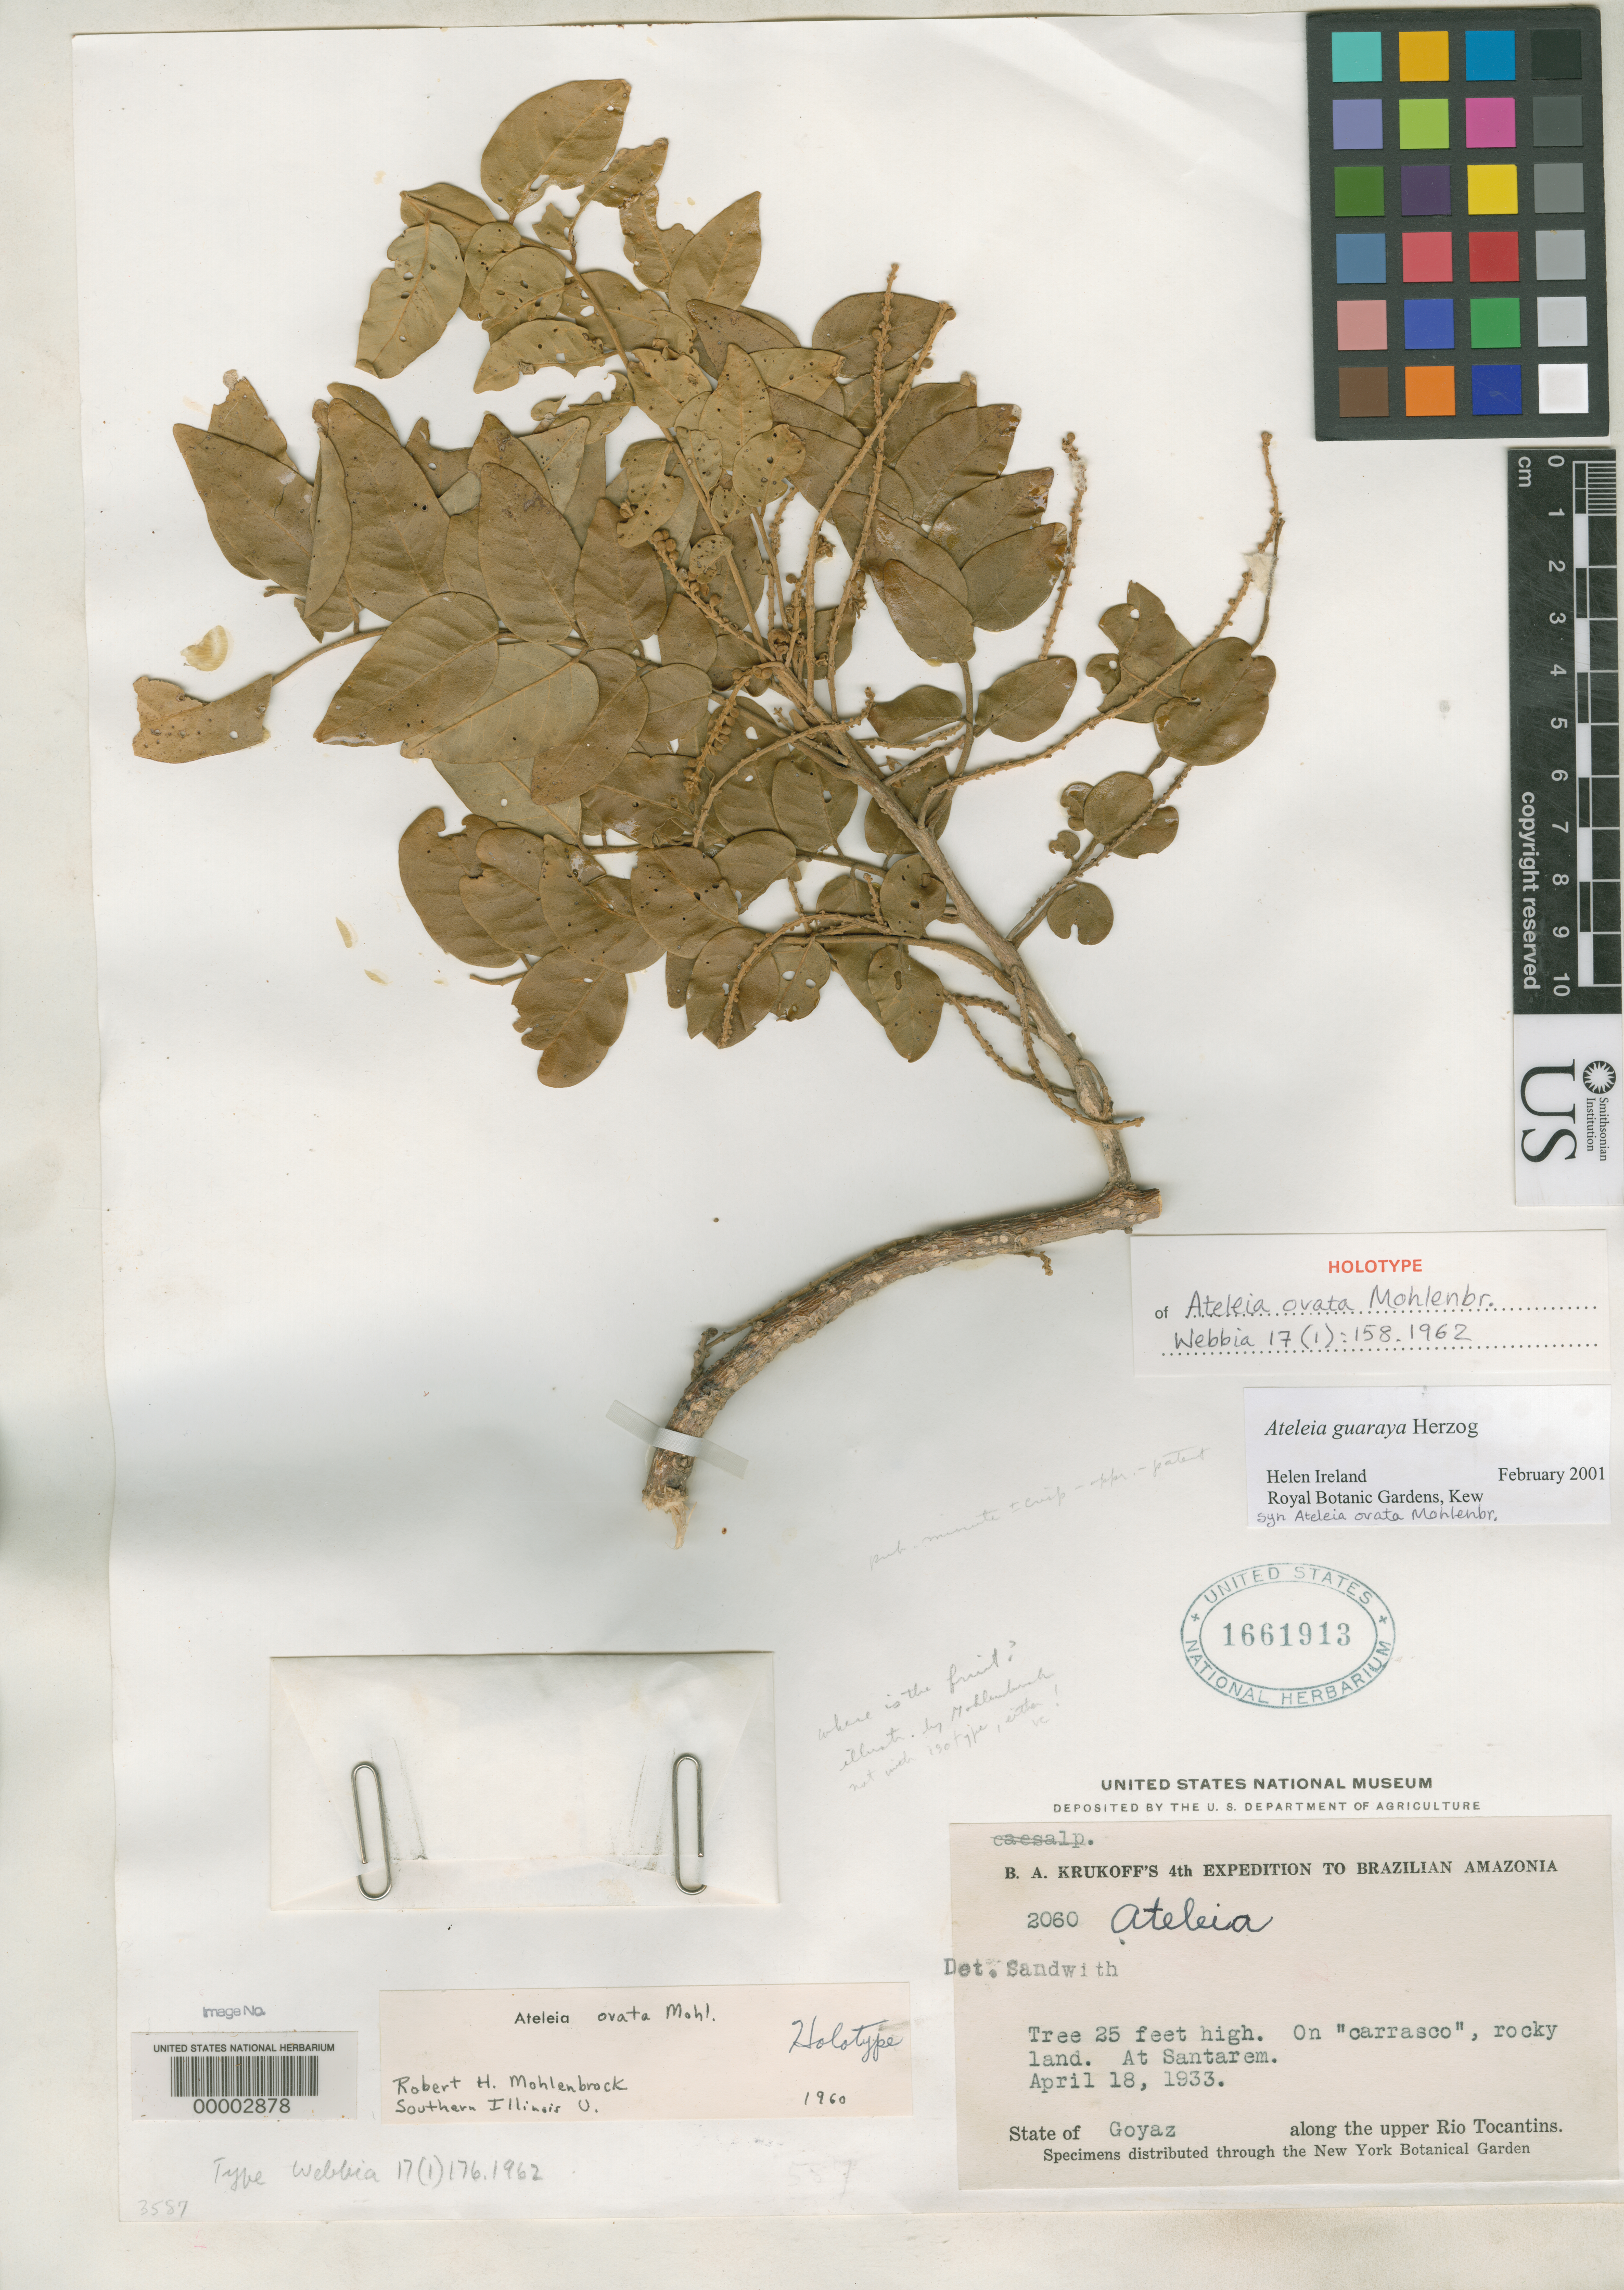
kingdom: Plantae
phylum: Tracheophyta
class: Magnoliopsida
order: Fabales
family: Fabaceae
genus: Ateleia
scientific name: Ateleia ovata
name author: Mohlenbr.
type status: Holotype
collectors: R. L. Fróes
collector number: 2060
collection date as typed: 18 Apr 1933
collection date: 1933-04-18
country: Brazil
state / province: Goiás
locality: Santarem.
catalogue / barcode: US 1661913